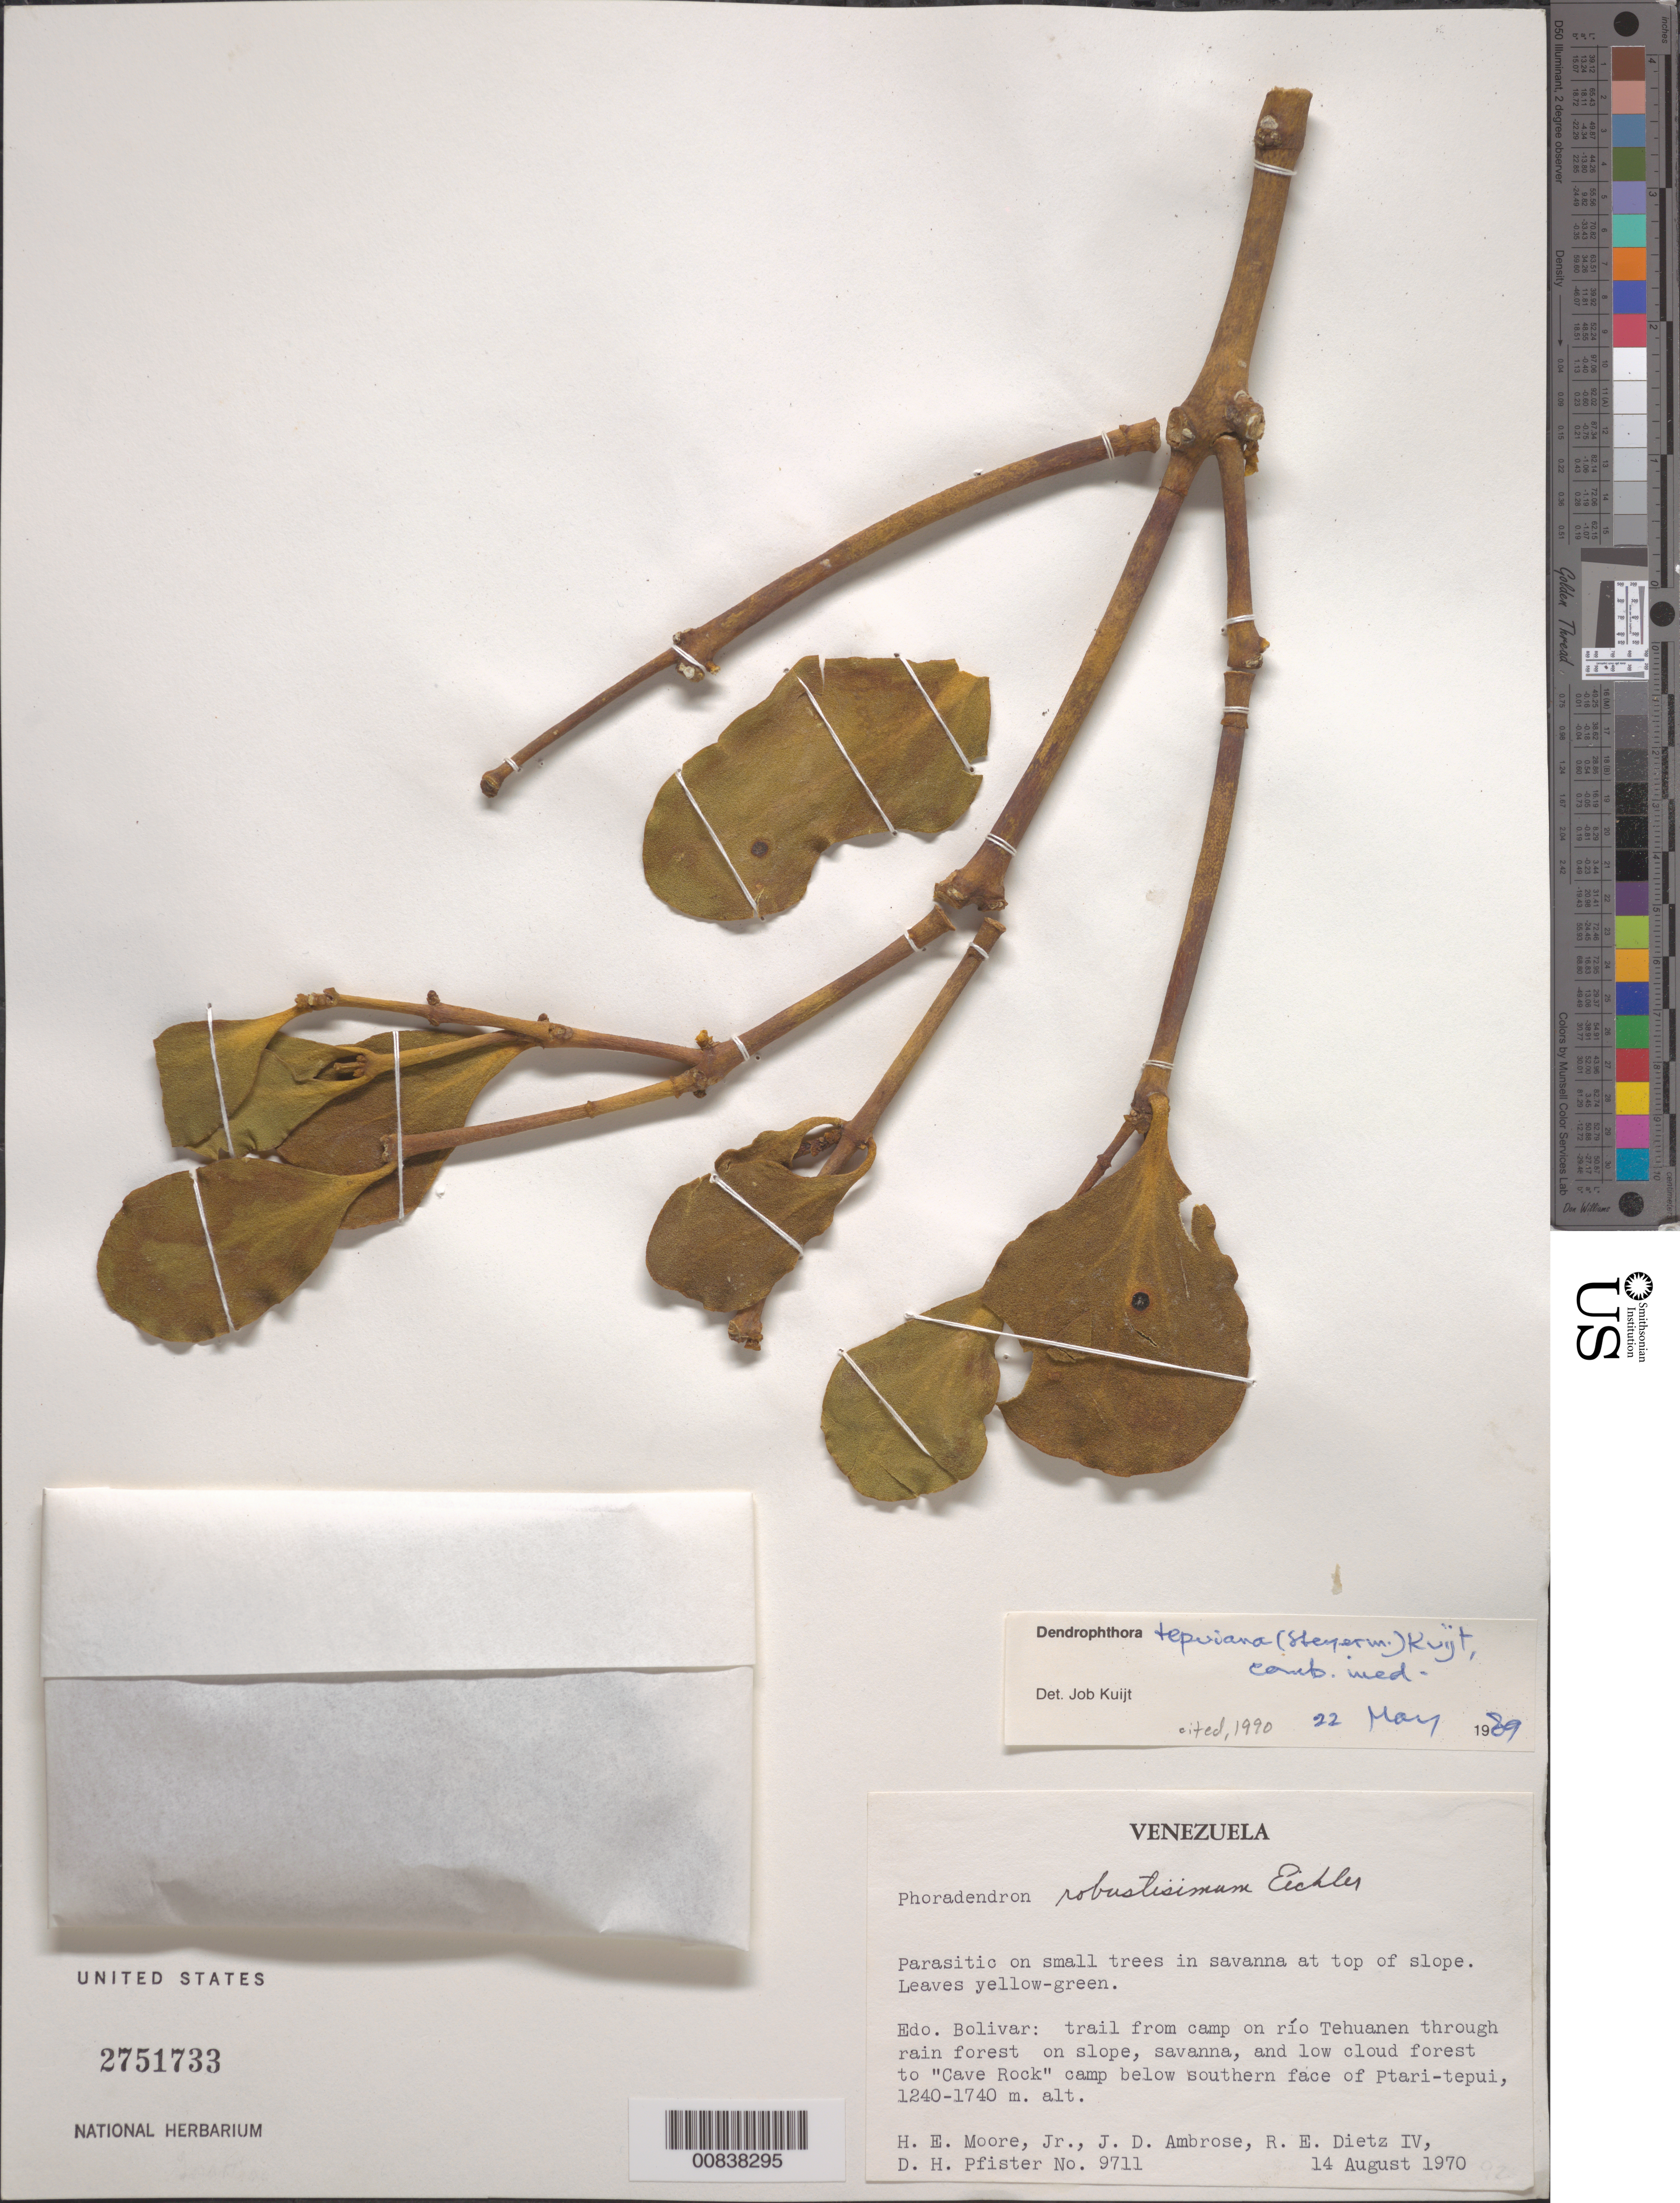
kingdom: Plantae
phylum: Tracheophyta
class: Magnoliopsida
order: Santalales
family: Viscaceae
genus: Dendrophthora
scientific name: Dendrophthora tepuiana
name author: (Steyerm.) Kuijt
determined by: Kuijt, Job, (CANADA)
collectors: H. E. Moore, J. D. Ambrose, R. Dietz & D. H. Pfister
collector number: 9711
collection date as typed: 14-Aug-70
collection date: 1970-08-14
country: Venezuela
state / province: Bolívar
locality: Río Tehuanen, trail from camp to "Cave Rock" camp below southern face of Ptari-tepuí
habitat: Trail through rain forest on slope, savanna, and low cloud forest; on small trees in savanna at top of slope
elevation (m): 1240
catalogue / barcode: US 2751733